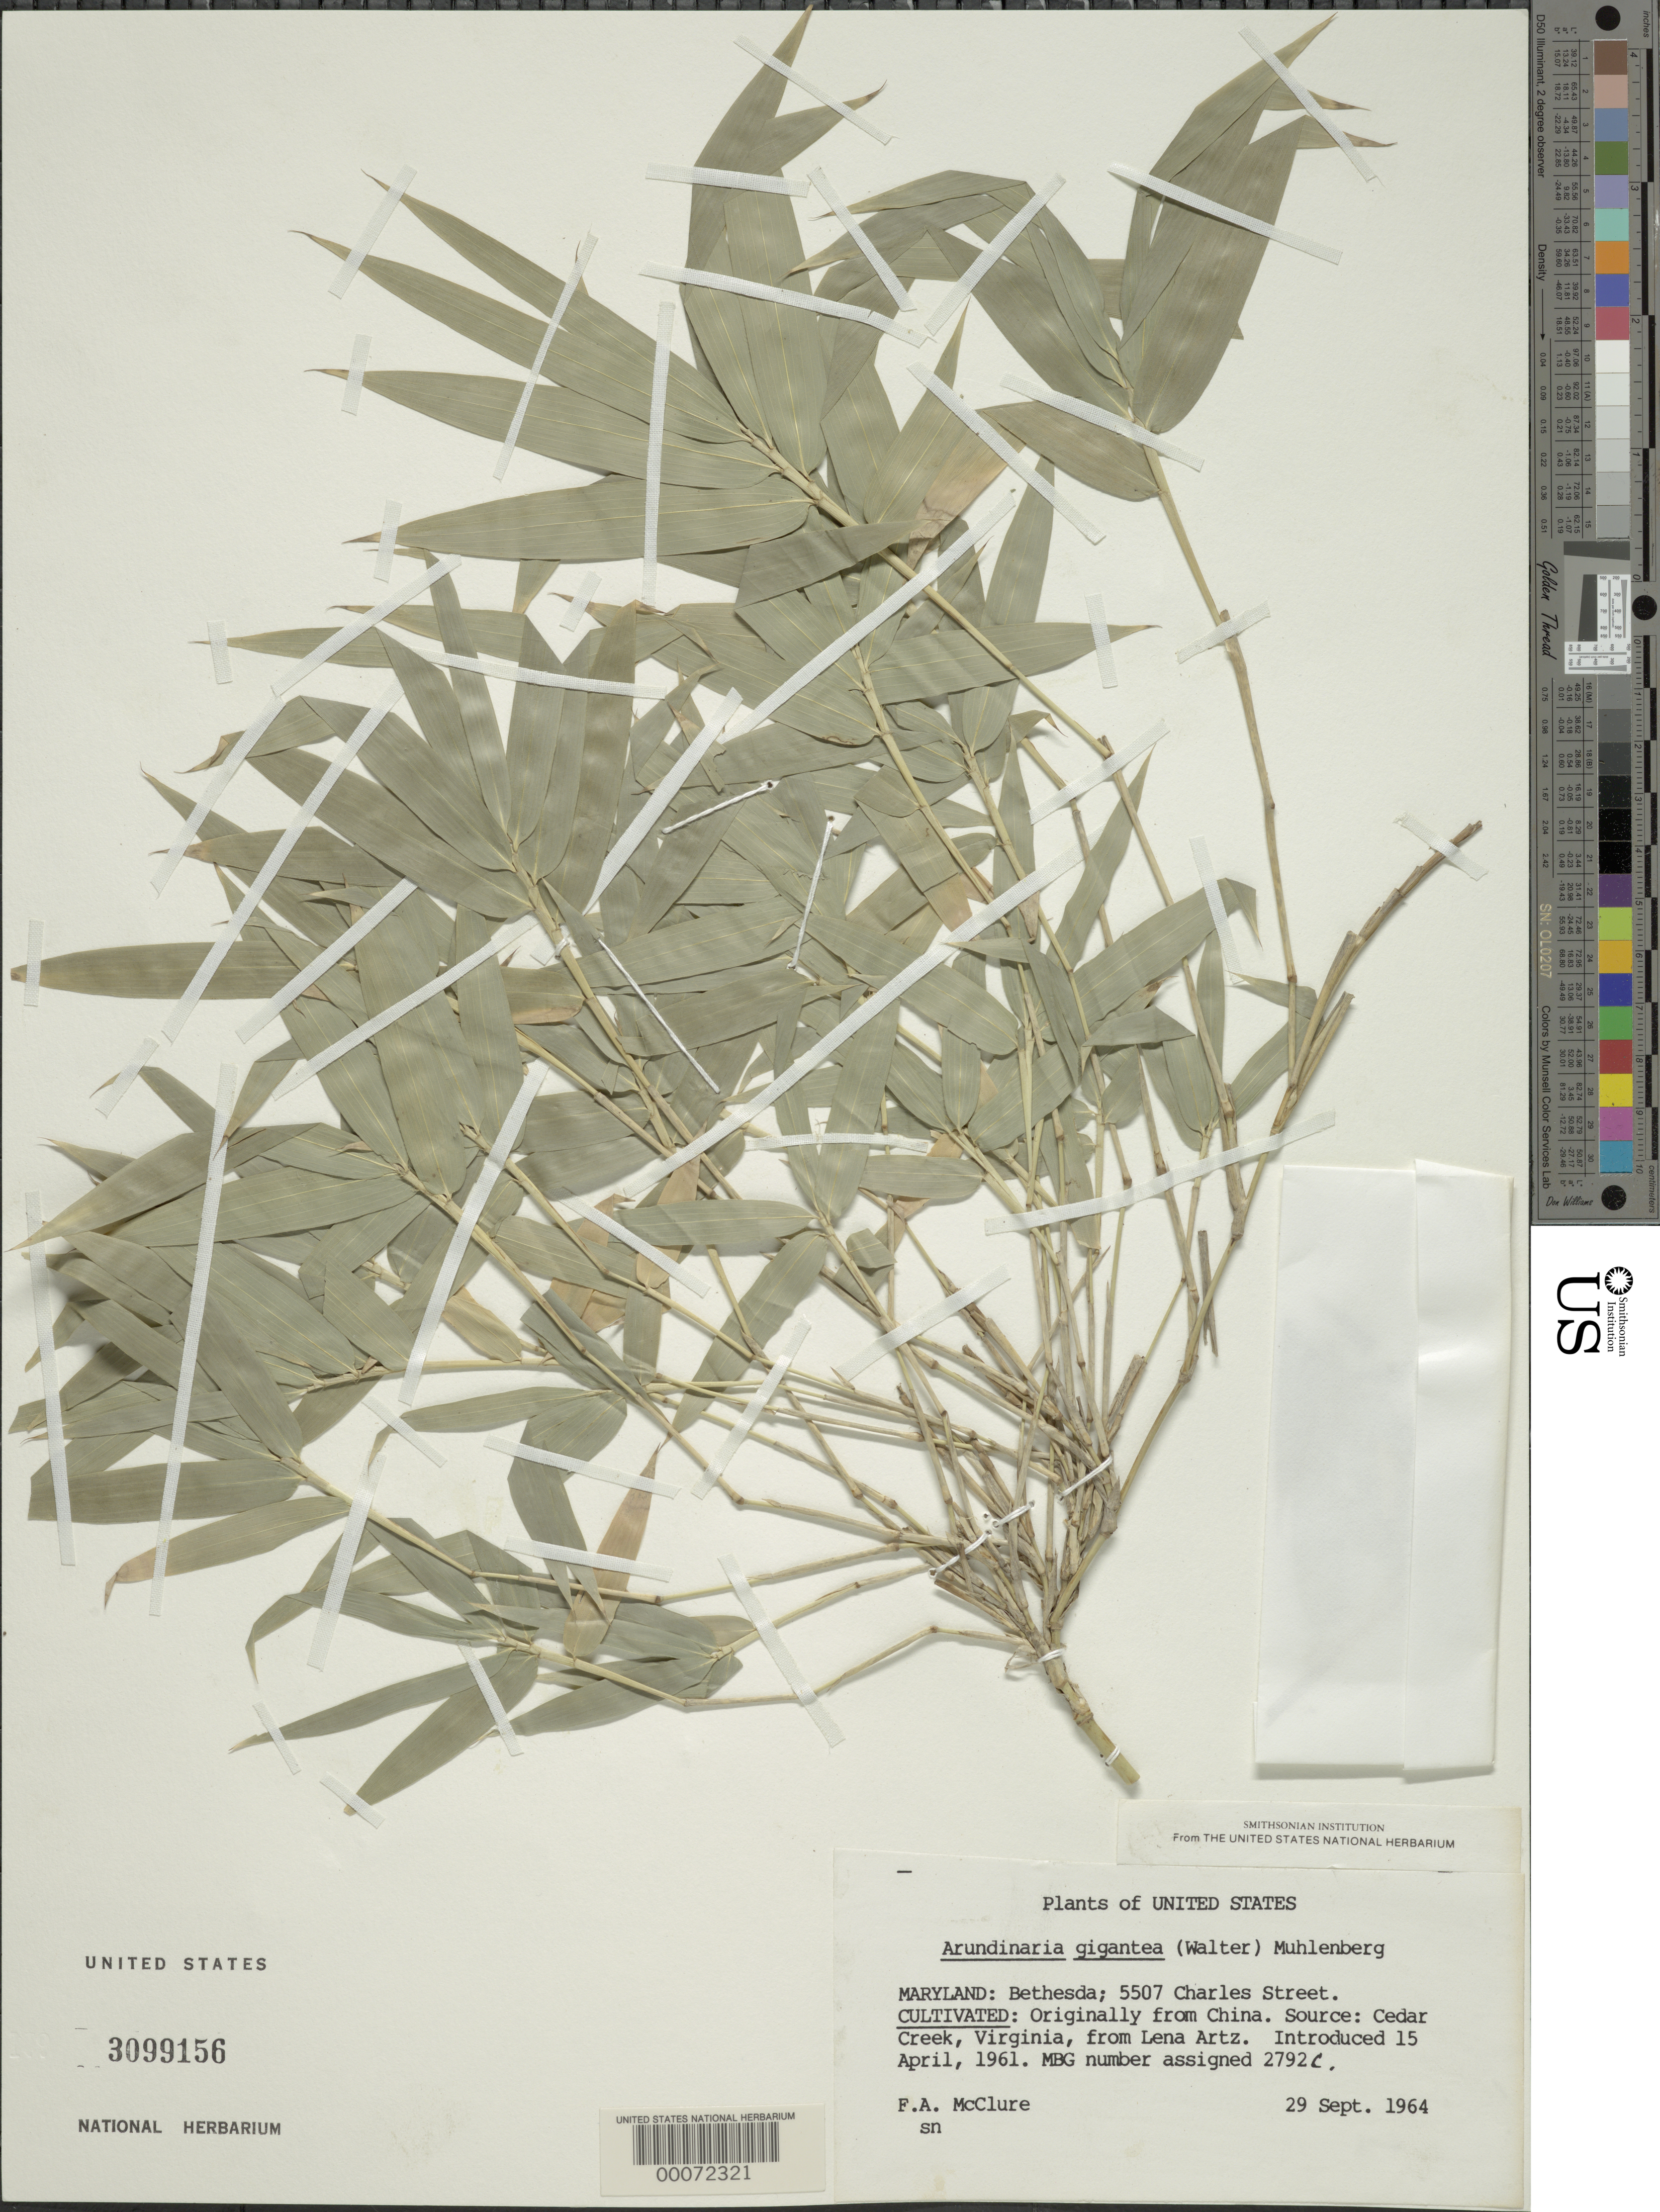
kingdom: Plantae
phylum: Tracheophyta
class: Liliopsida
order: Poales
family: Poaceae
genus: Arundinaria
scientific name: Arundinaria gigantea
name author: (Walter) Muhl.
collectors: F. A. McClure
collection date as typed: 29 Sep 1964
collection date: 1964-09-29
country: United States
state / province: Maryland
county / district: Montgomery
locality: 5507 Charles Street, Bethesda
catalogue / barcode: US 3099156